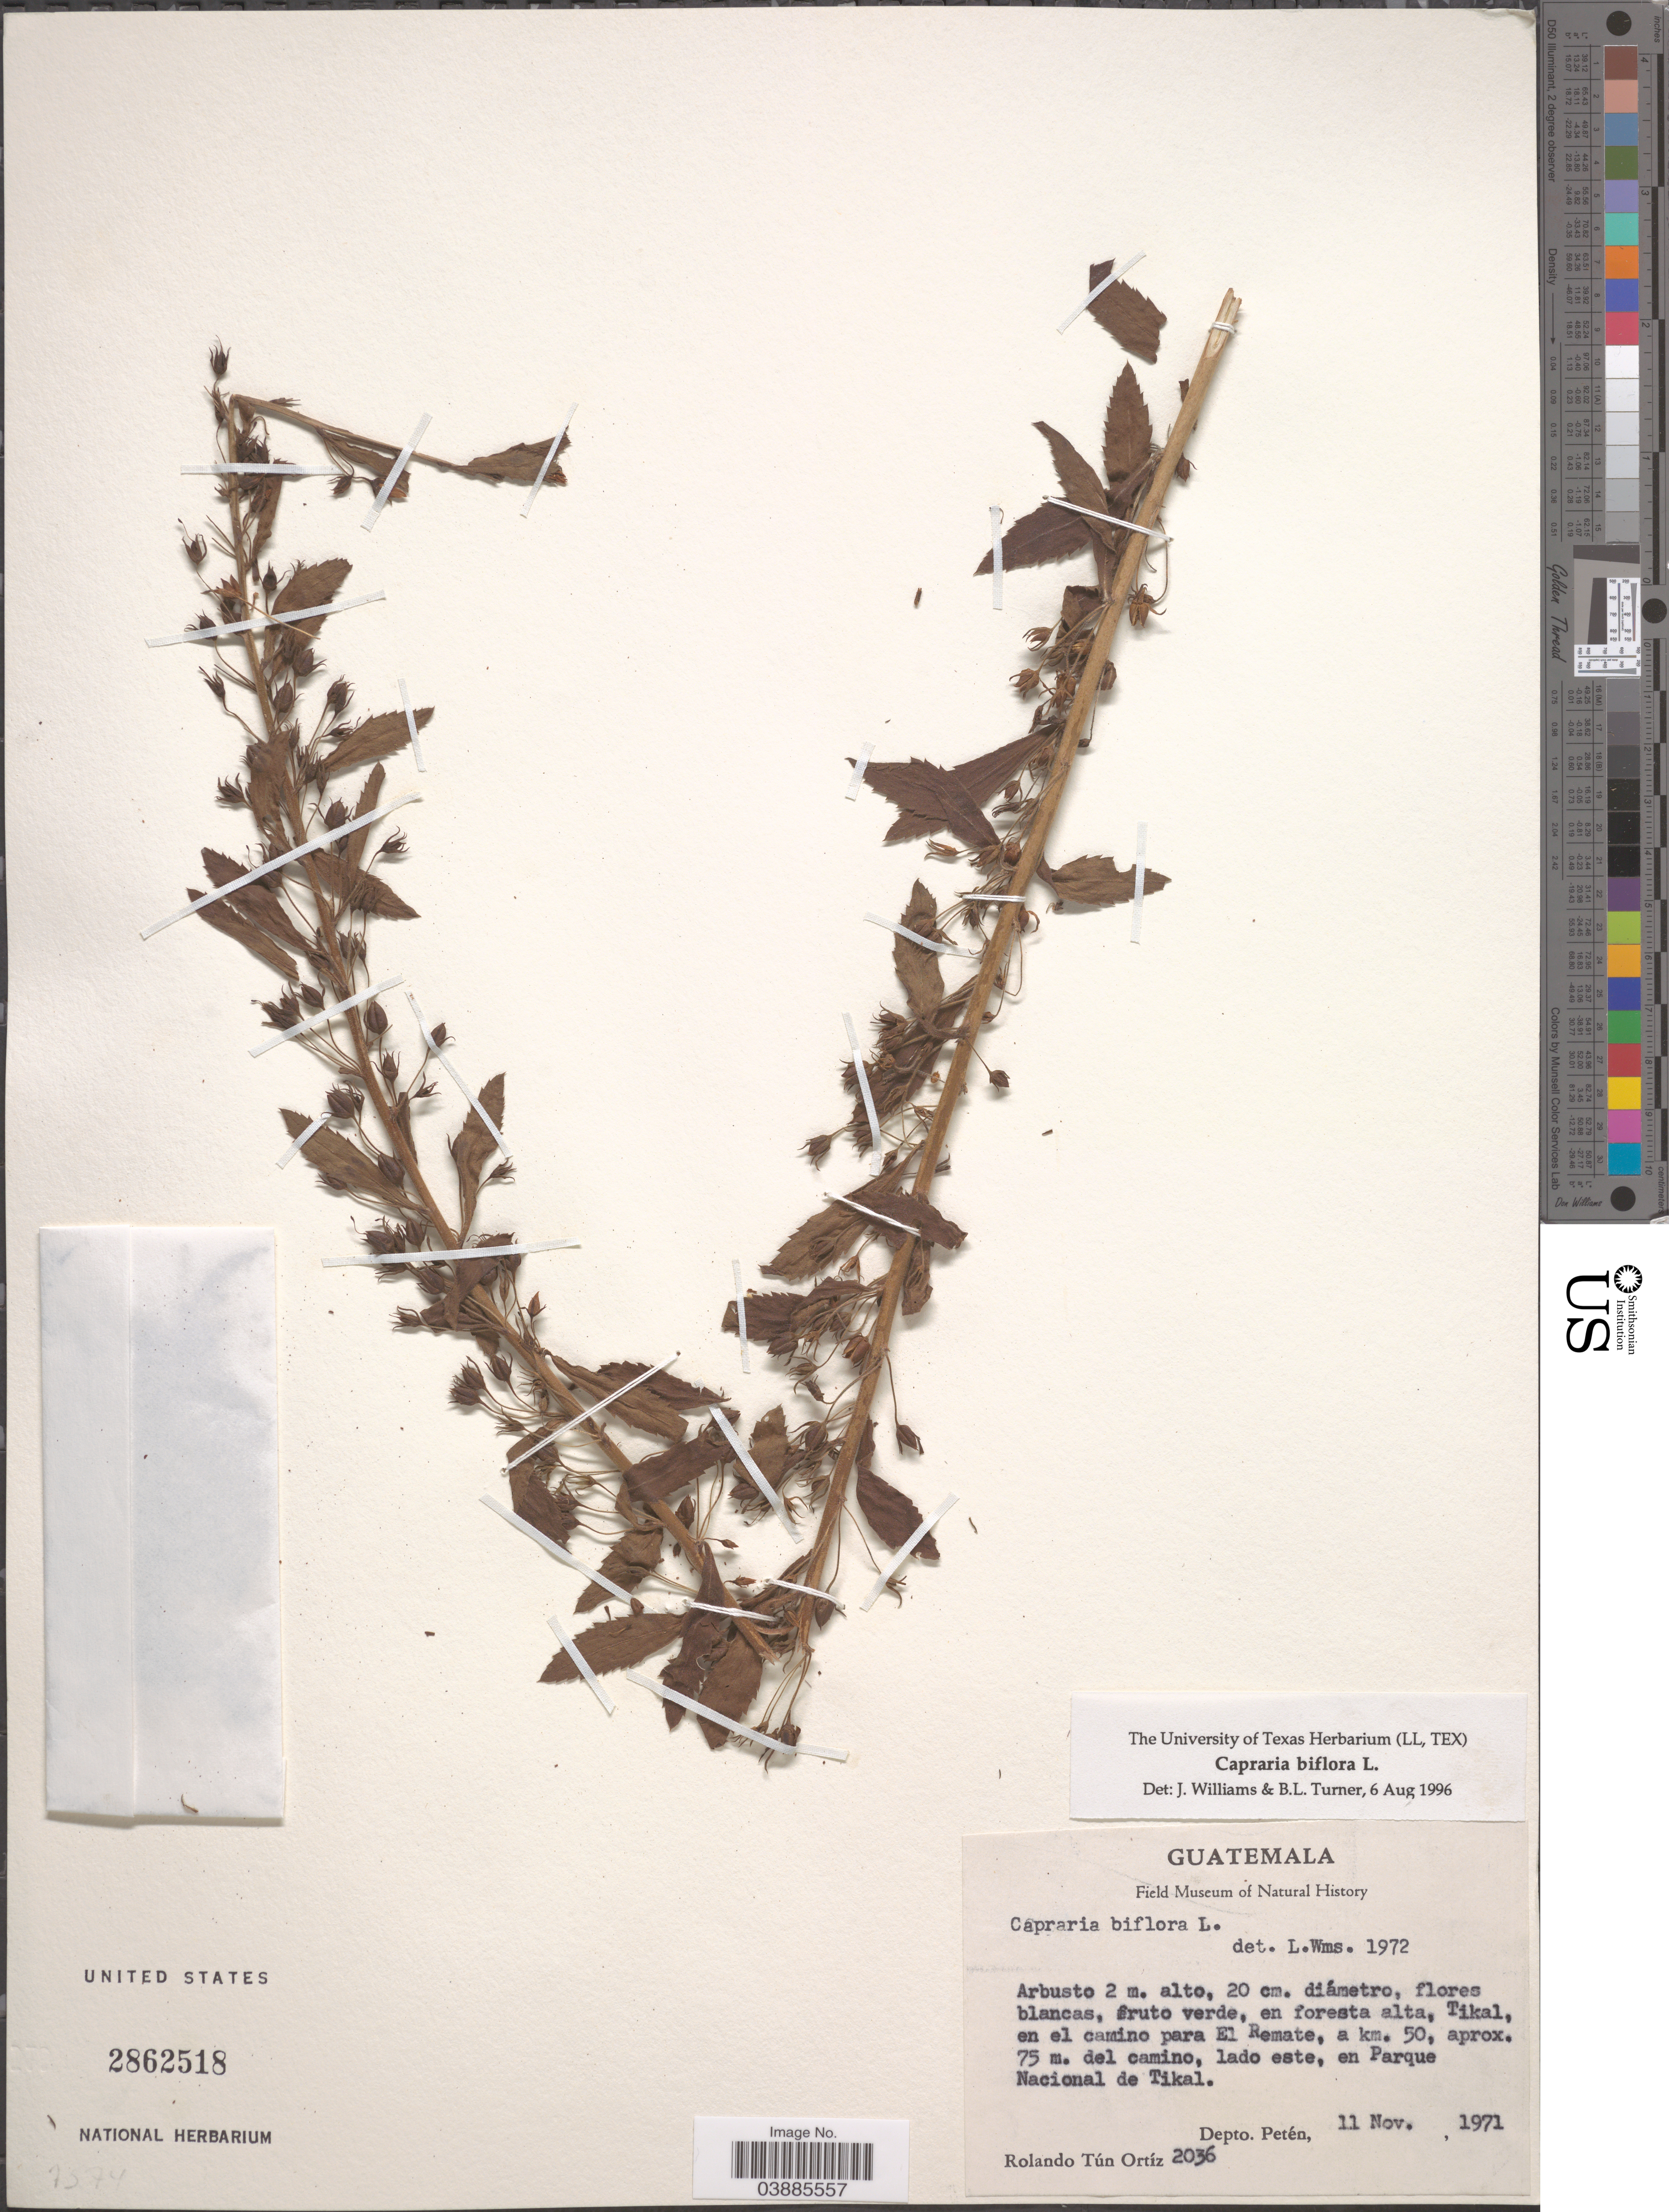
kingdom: Plantae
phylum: Tracheophyta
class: Magnoliopsida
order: Lamiales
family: Scrophulariaceae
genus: Capraria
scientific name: Capraria biflora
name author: L.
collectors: R. Tún Ortíz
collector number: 2036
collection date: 1971-11-11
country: Guatemala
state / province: El Peten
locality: Tikal, en el camino para El Remate, a km. 50, aprox. 75 m. del camino, lado este, en Parque Nacional de Tikal. Depto. Petén.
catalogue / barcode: US 2862518